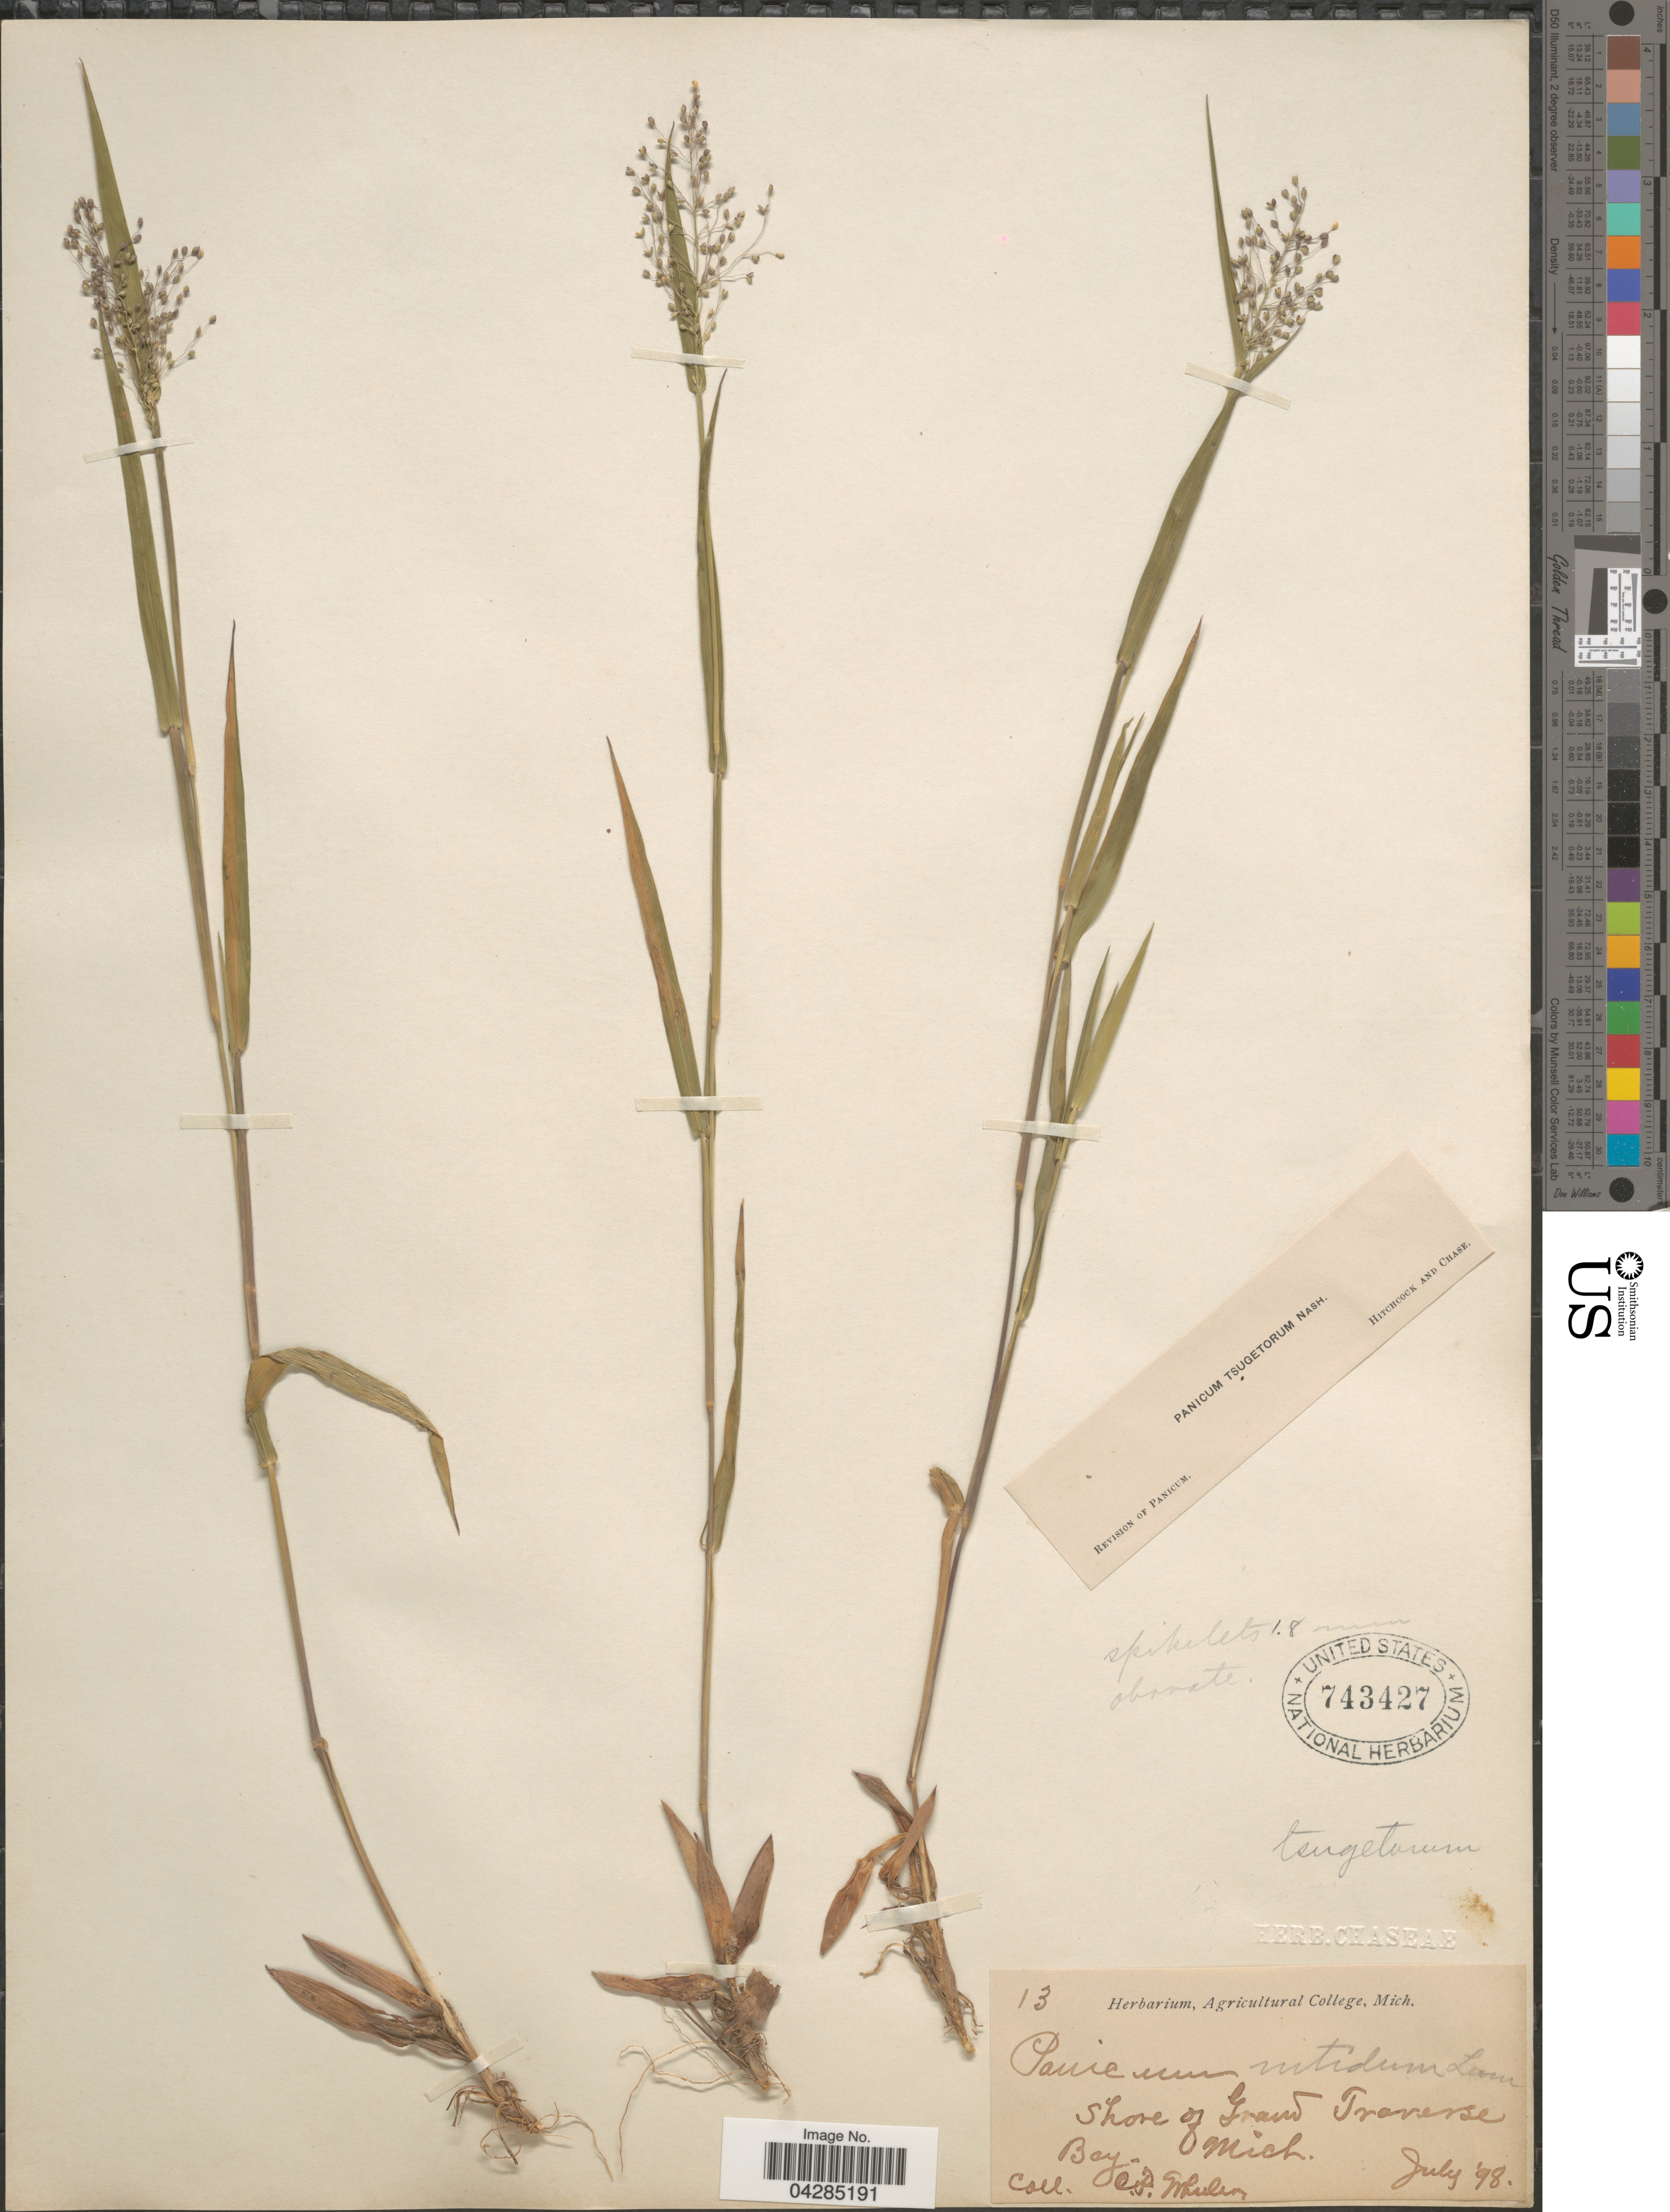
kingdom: Plantae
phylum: Tracheophyta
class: Liliopsida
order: Poales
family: Poaceae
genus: Dichanthelium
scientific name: Dichanthelium portoricense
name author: (Desv. ex Ham.) B.F. Hansen & Wunderlin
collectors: C. Wheeler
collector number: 13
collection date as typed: Transcribed d/m/y: /7/98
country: United States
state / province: Michigan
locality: Shore of Grand Traverse Bay.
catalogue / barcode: US 743427